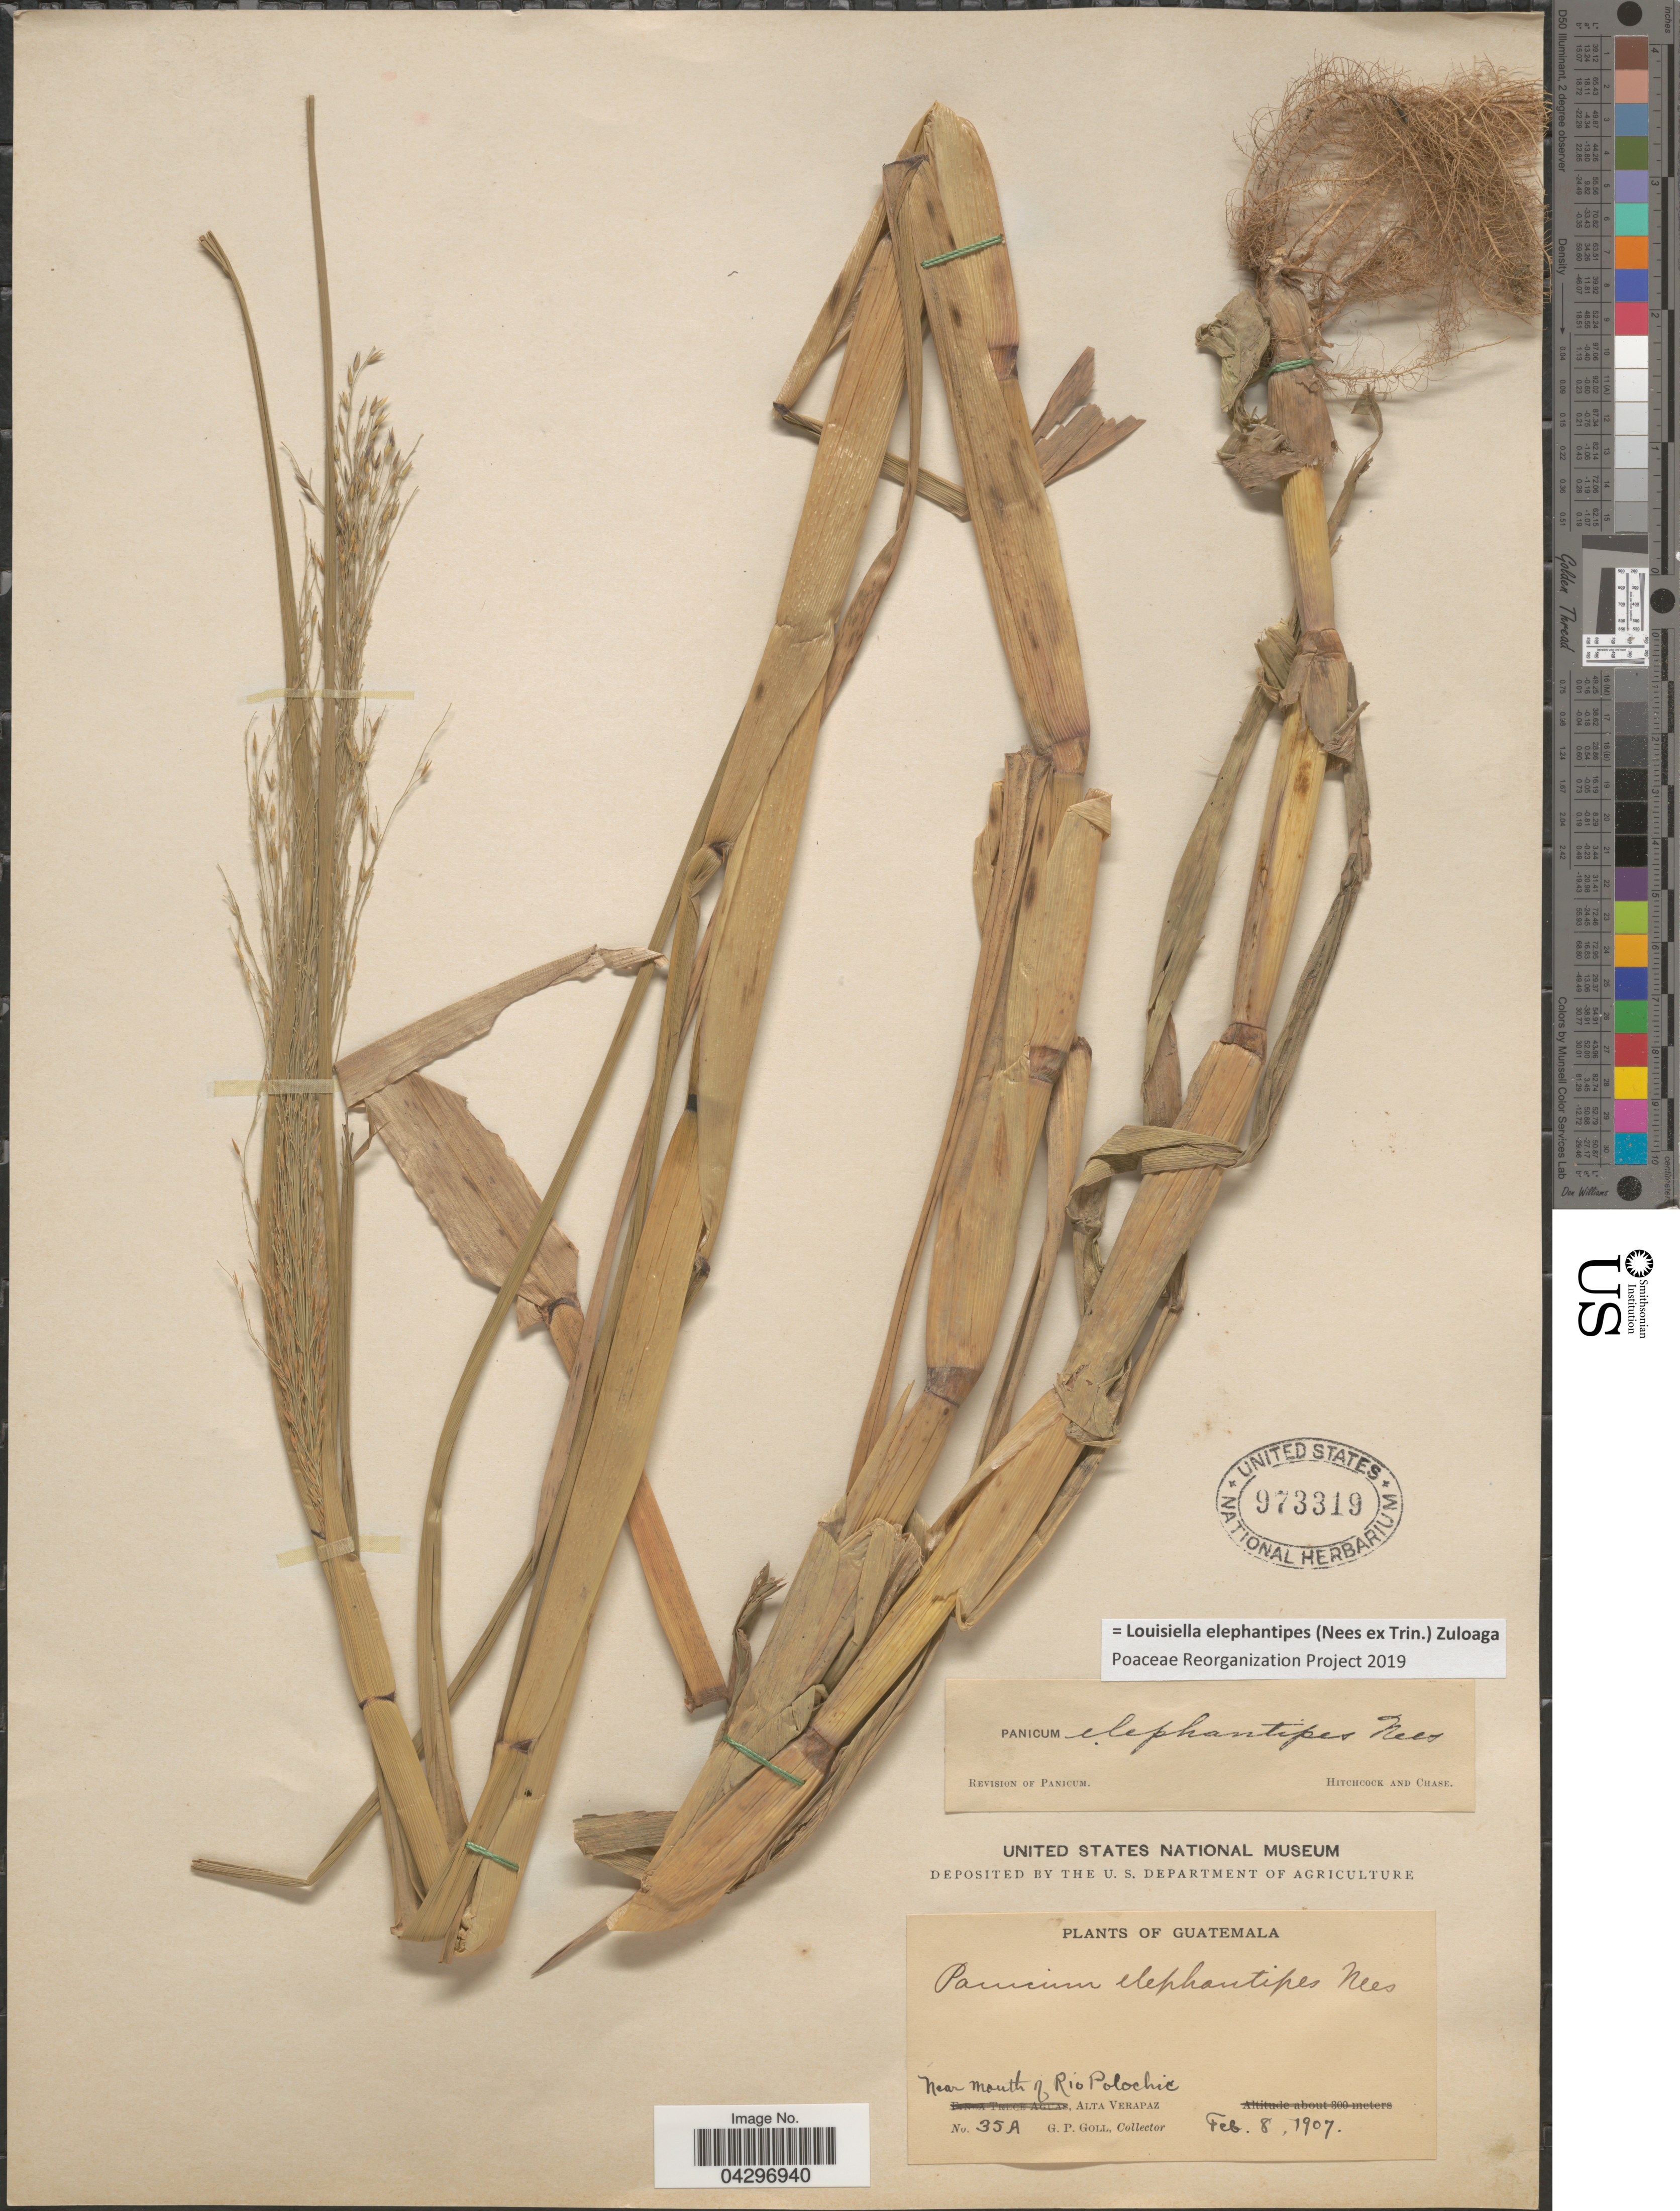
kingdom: Plantae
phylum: Tracheophyta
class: Liliopsida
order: Poales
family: Poaceae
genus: Louisiella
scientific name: Louisiella elephantipes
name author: (Nees ex Trin.) Zuloaga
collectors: G. P. Goll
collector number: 35A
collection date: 1907-02-08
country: Guatemala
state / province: Alta Verapaz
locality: Near mouth of Rio Polochic.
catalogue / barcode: US 973319